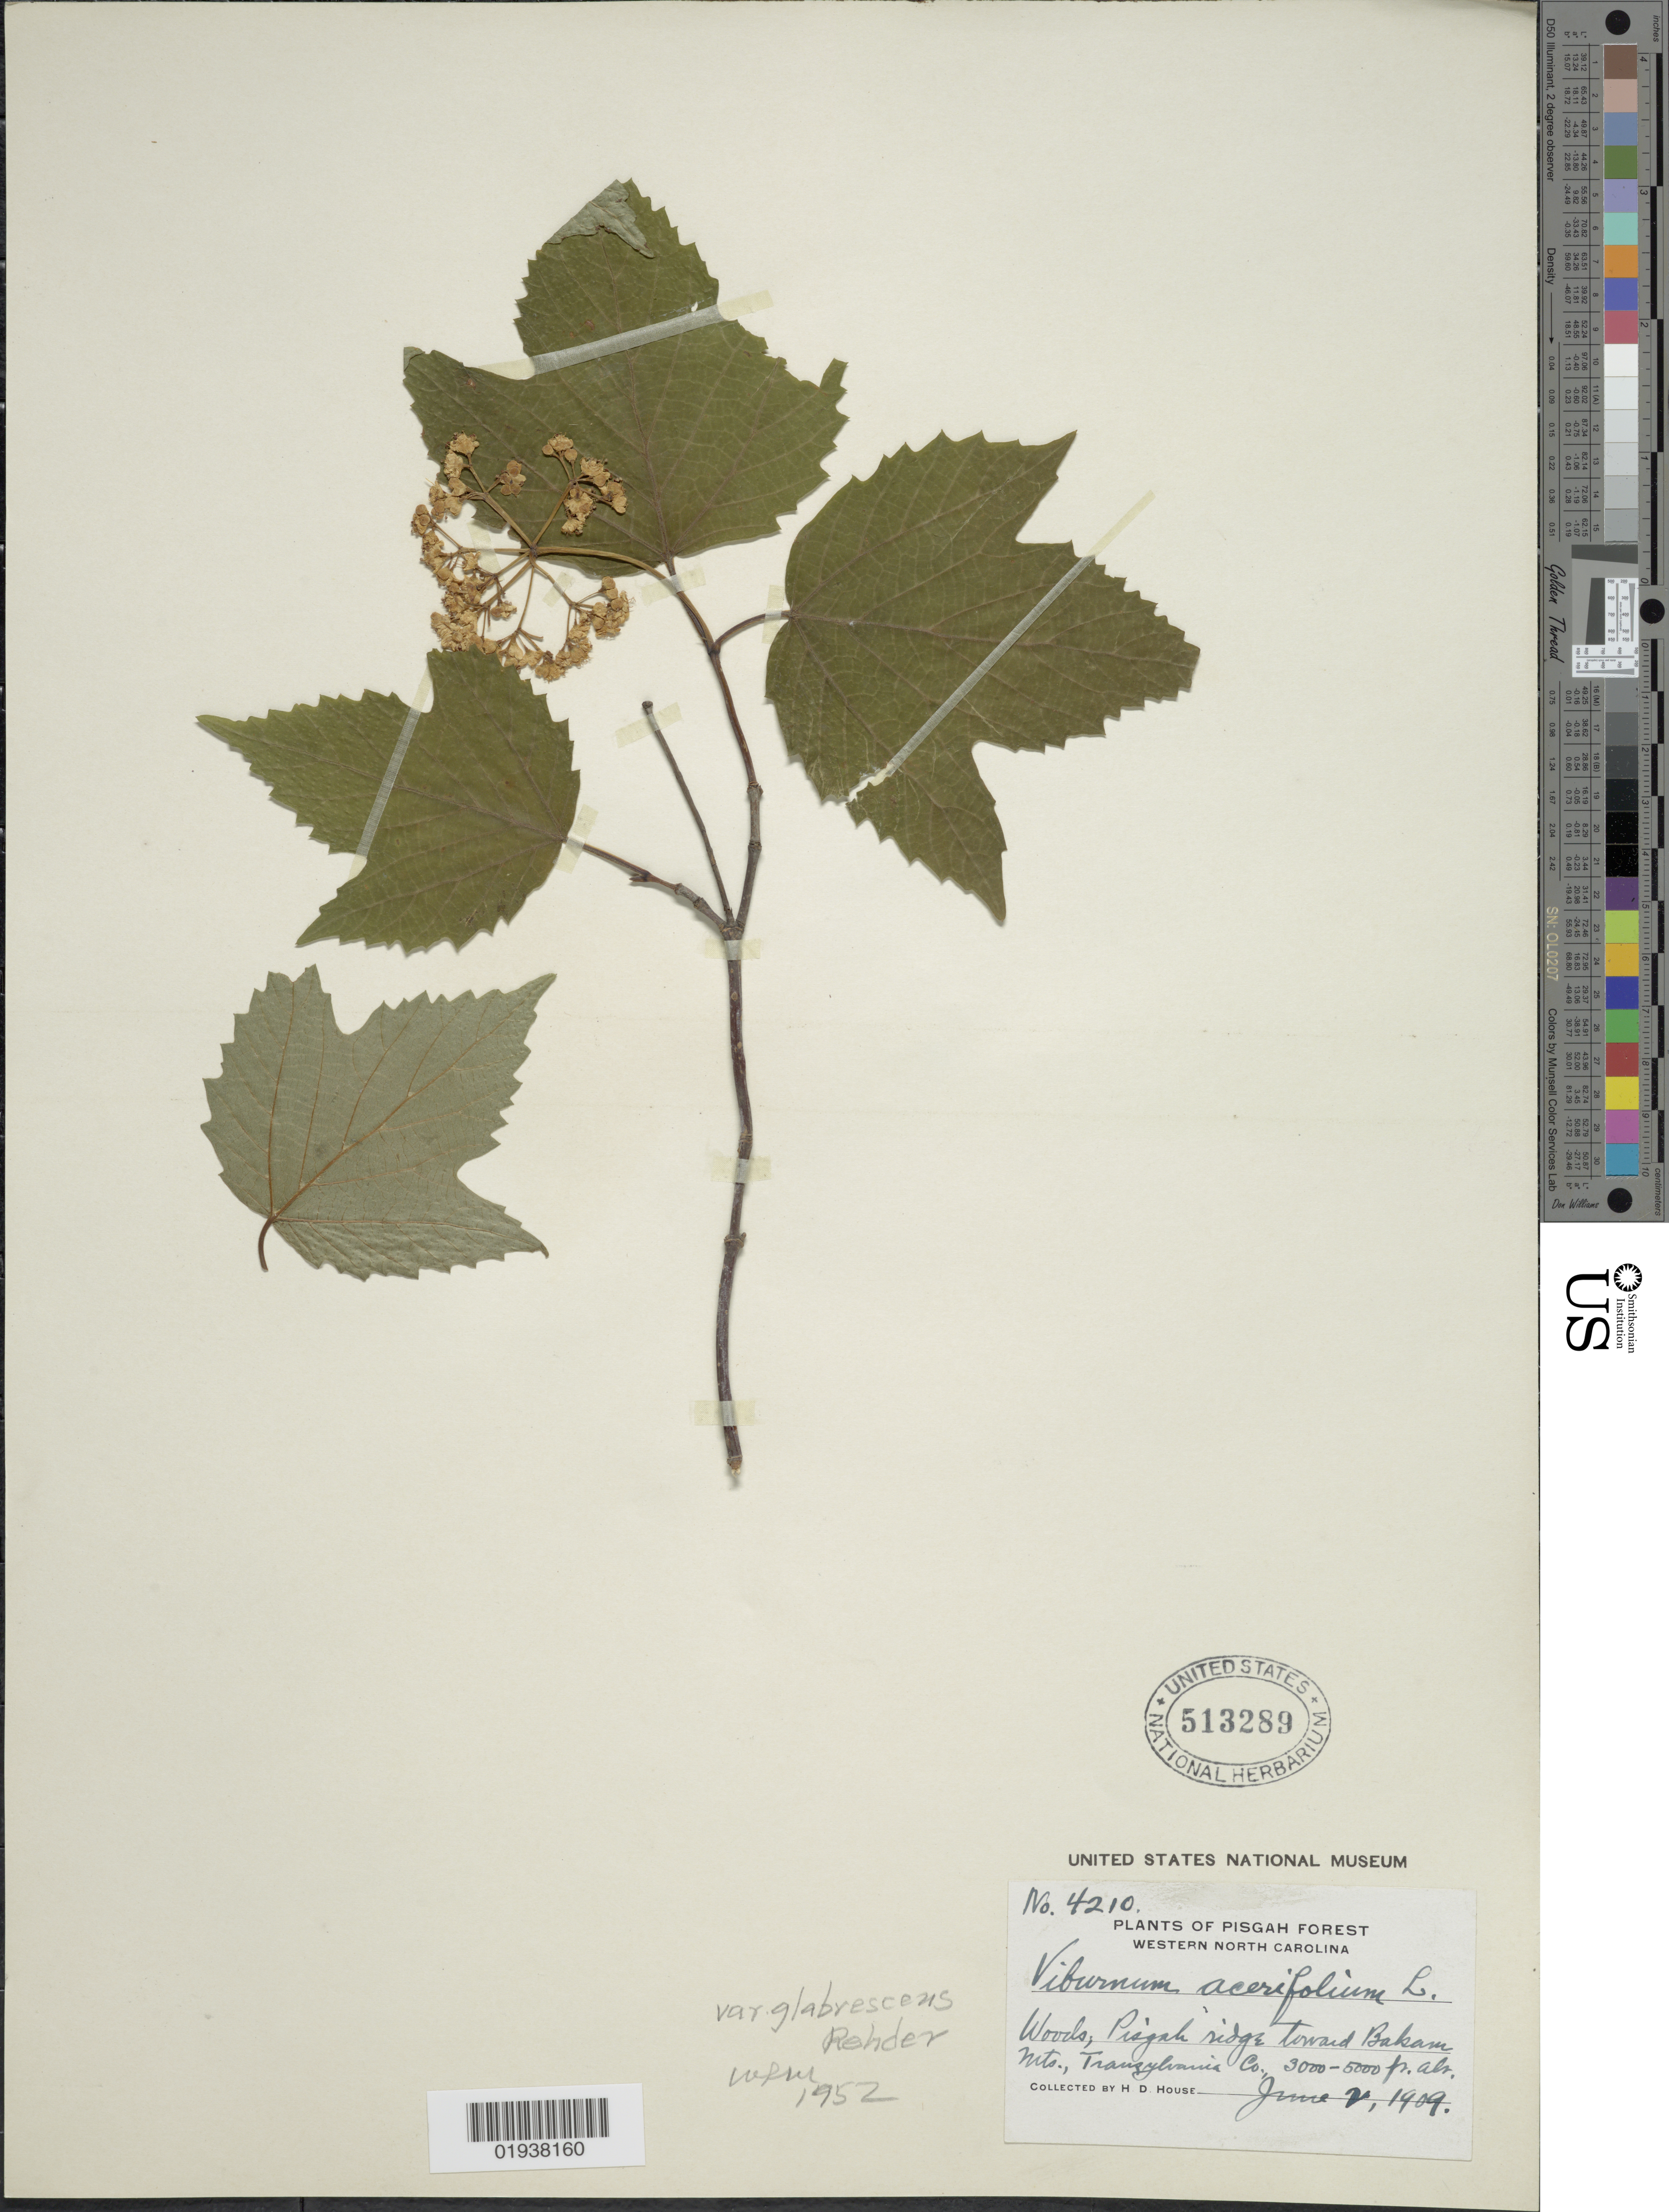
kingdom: Plantae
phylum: Tracheophyta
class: Magnoliopsida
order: Dipsacales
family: Viburnaceae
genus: Viburnum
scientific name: Viburnum acerifolium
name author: L.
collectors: H. D. House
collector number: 4210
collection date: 1909-06-02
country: United States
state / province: North Carolina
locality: Pisgah Forest. Western North Carolina. Pisgah ridge toward Balsam Mts., Transylvania Co.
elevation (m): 914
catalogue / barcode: US 513289